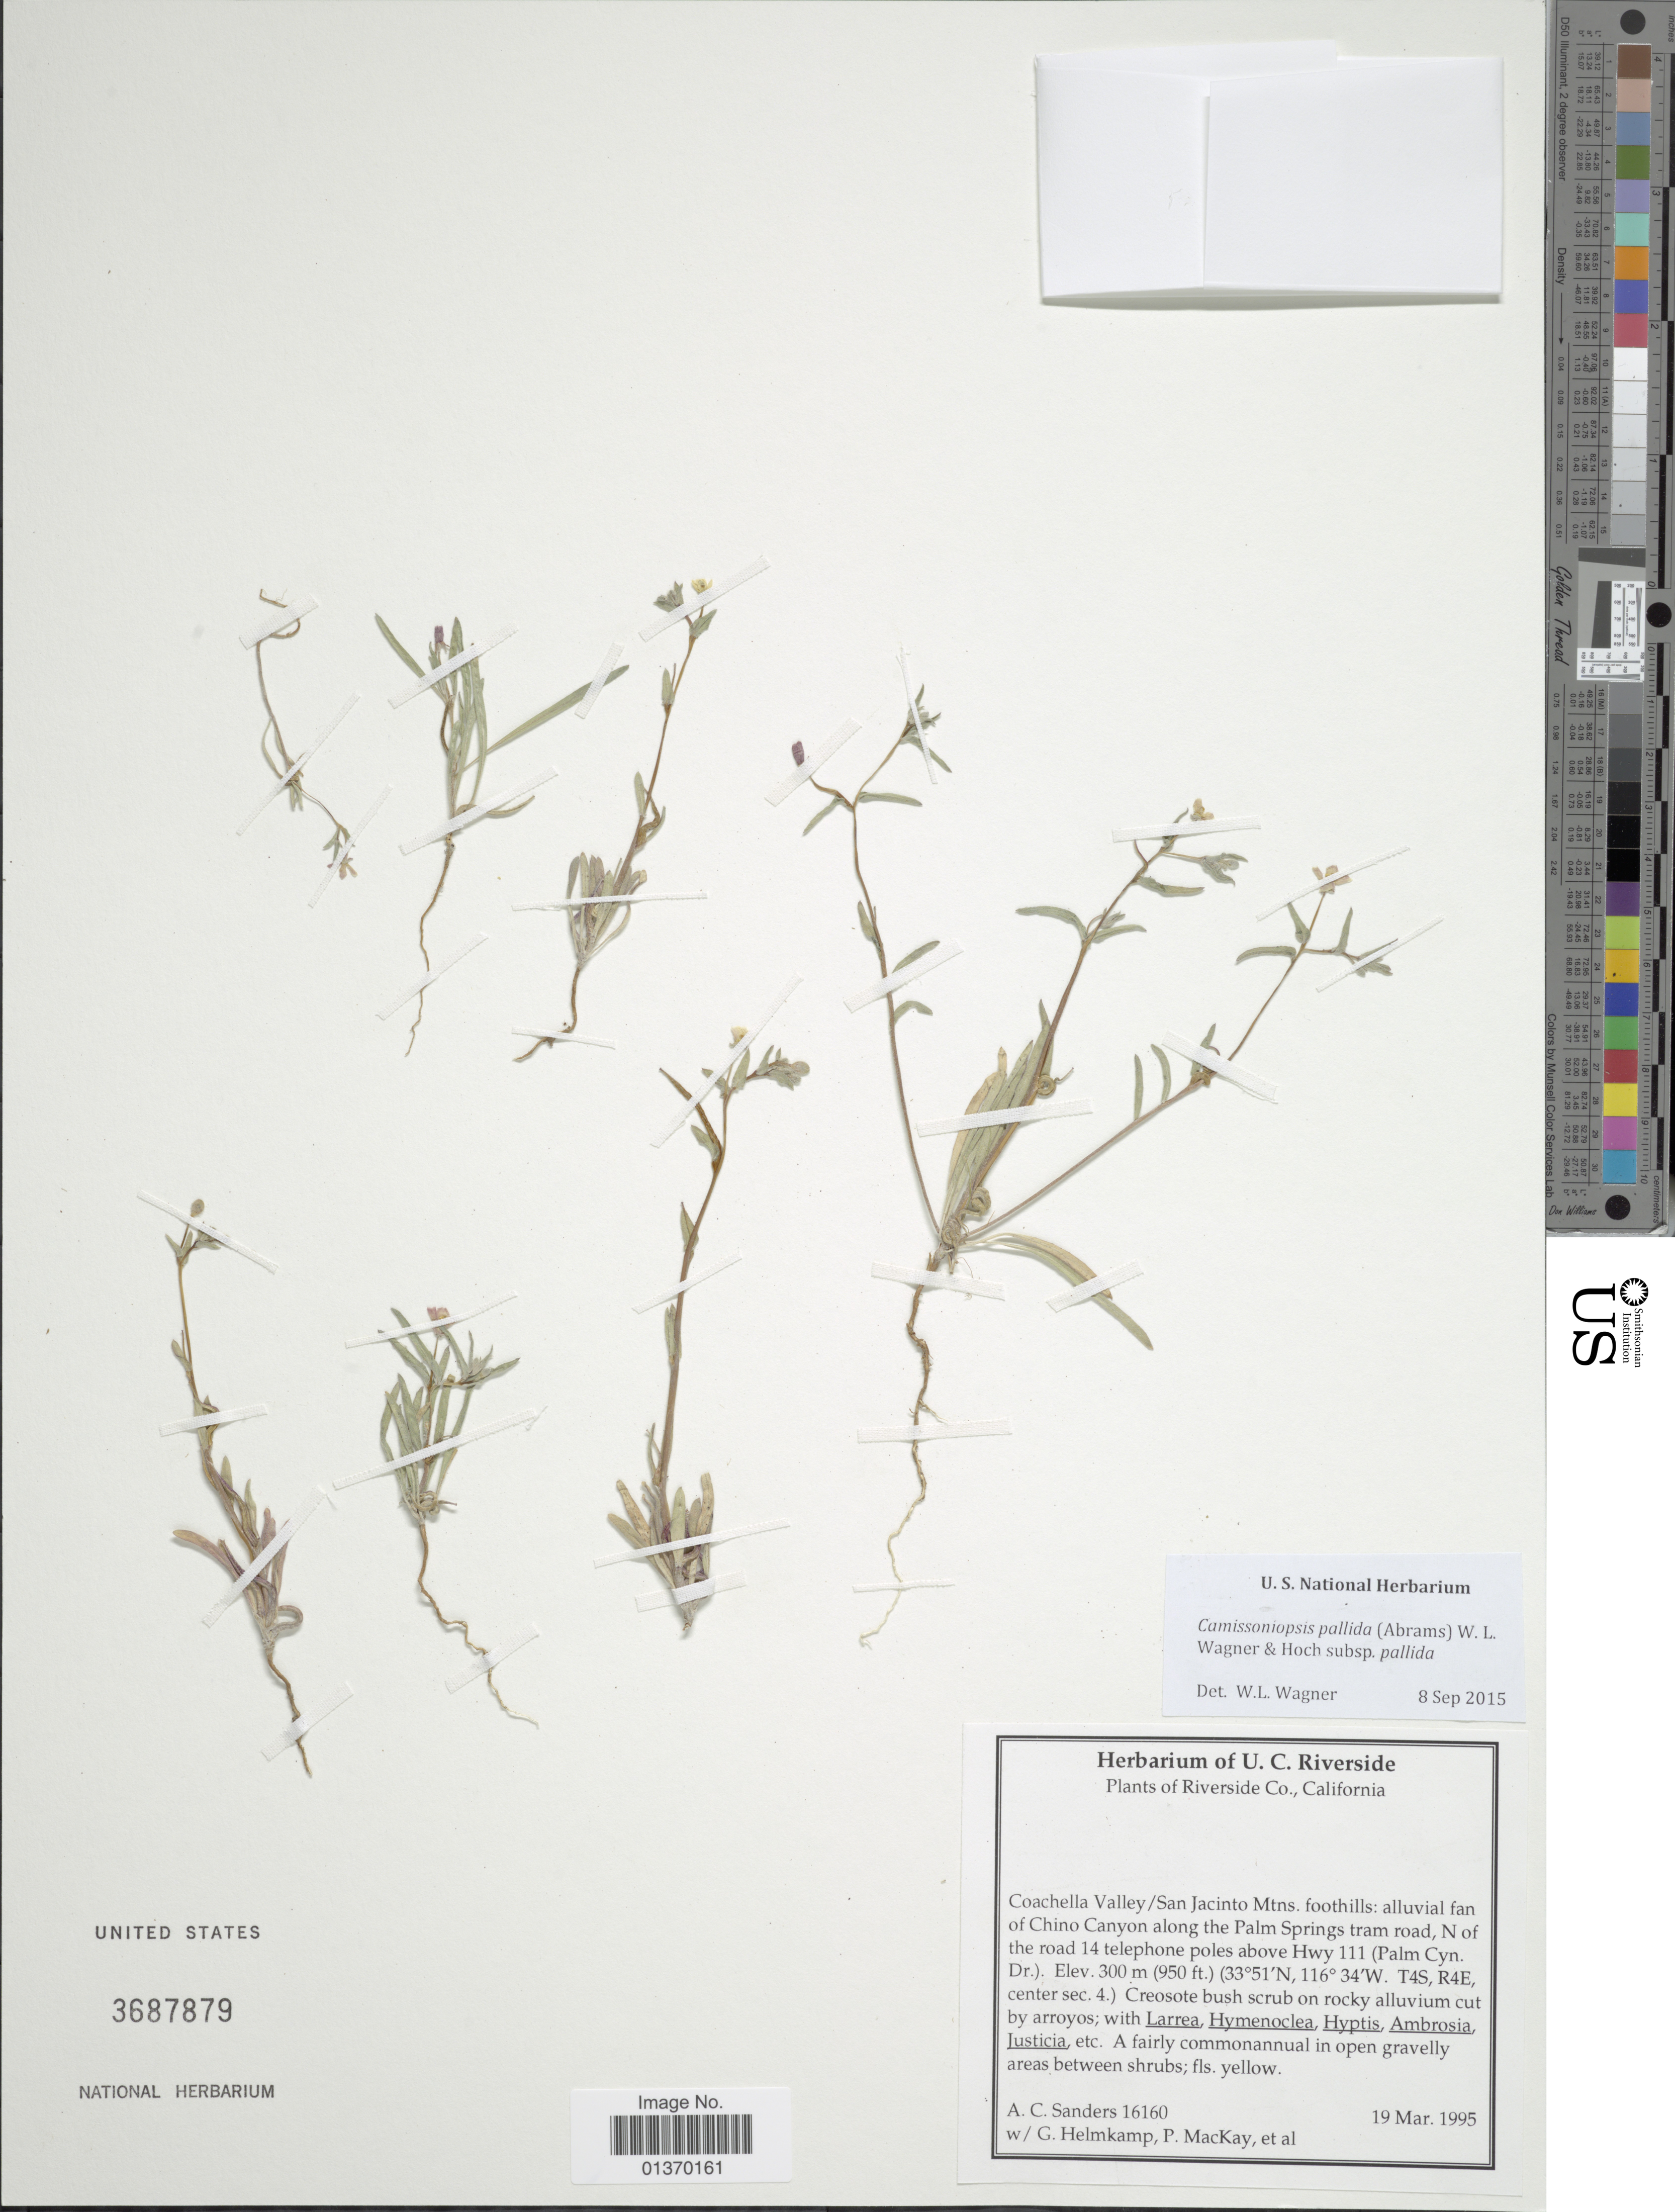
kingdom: Plantae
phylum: Tracheophyta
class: Magnoliopsida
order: Myrtales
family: Onagraceae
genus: Camissoniopsis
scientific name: Camissoniopsis pallida subsp. pallida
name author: (Abrams) W.L. Wagner & Hoch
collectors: A. Sanders, G. Helmkamp, P. Mackay & et al.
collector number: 16160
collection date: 1995-03-19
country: United States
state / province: California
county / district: Riverside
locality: Riverside Co., Coachella Valley/ San Jacinto Mtns. foothills: alluvial fan of Chino Canyon along the Palm Springs tram road, N of the road 14 telephone poles above Hwy 111 (Palm Cyn. Dr.) (T4S, R4E, center sec. 4)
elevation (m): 300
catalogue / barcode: US 3687879